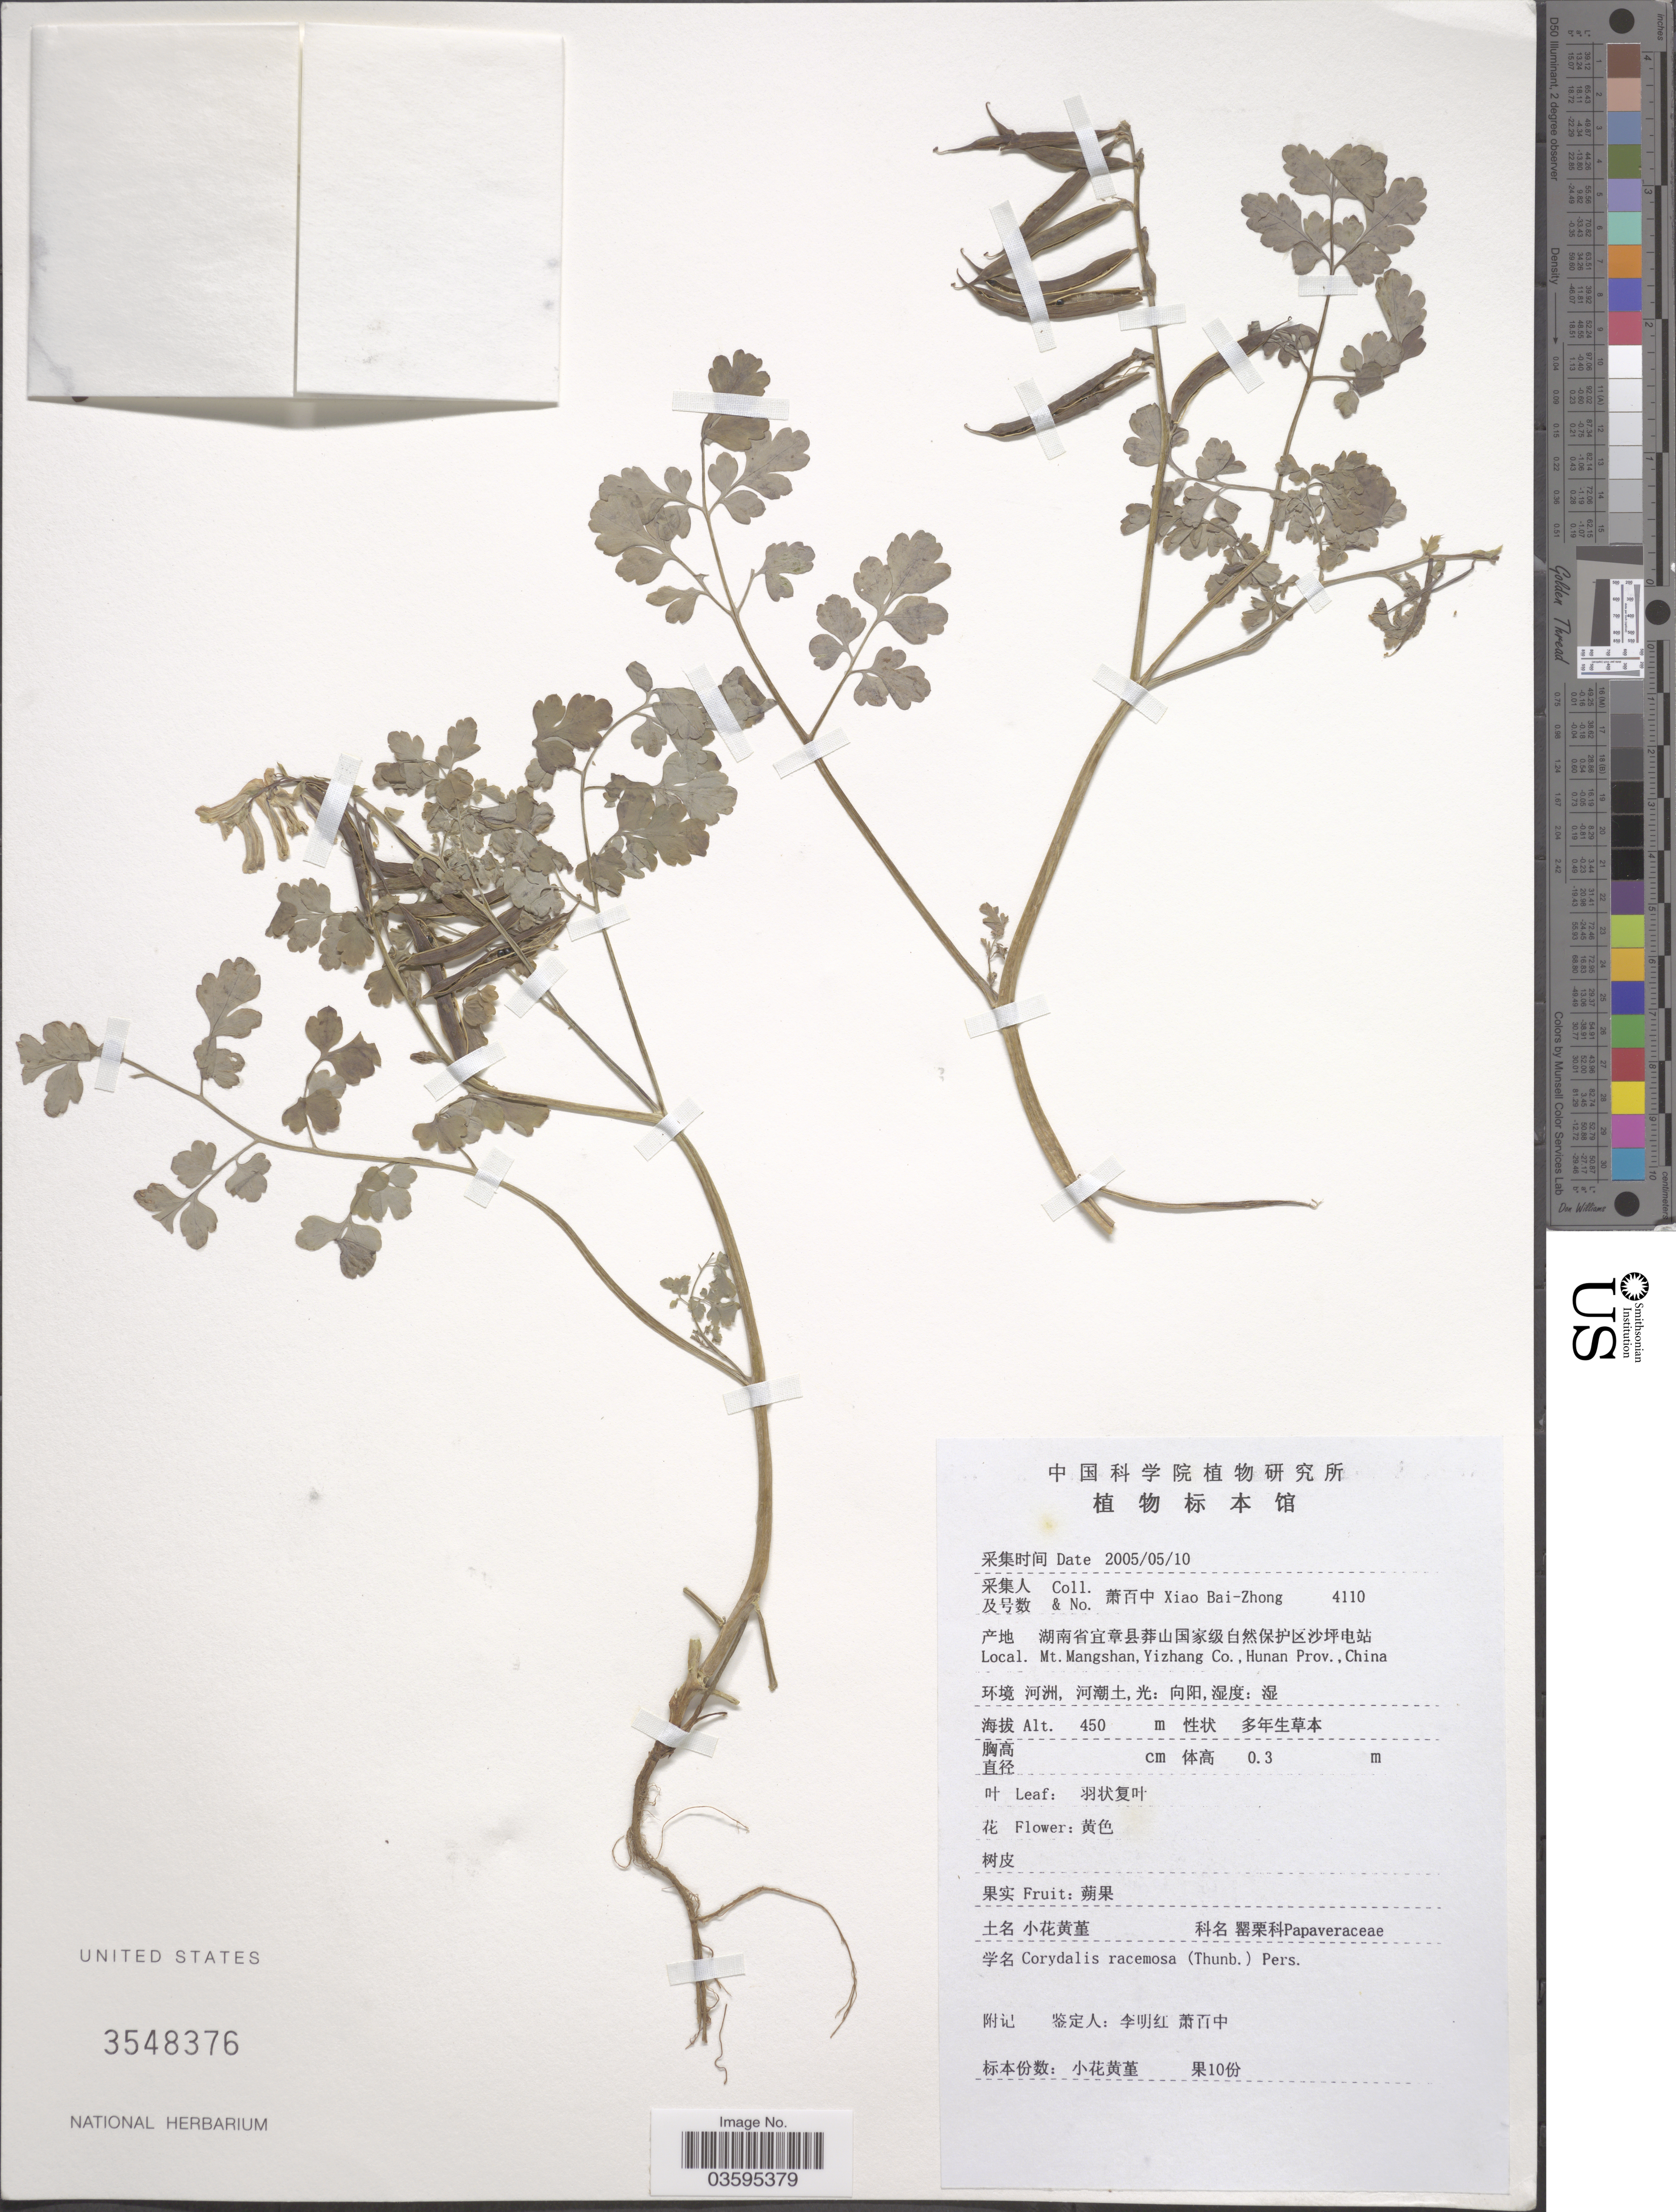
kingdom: Plantae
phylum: Tracheophyta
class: Magnoliopsida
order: Ranunculales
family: Papaveraceae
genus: Corydalis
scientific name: Corydalis racemosa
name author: (Thunb.) Pers.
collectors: B. Z. Xiao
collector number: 4110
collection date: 2005-05-10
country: China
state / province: Hunan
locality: Mt. Mangshan, Yizhang Co.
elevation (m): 450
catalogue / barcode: US 3548376